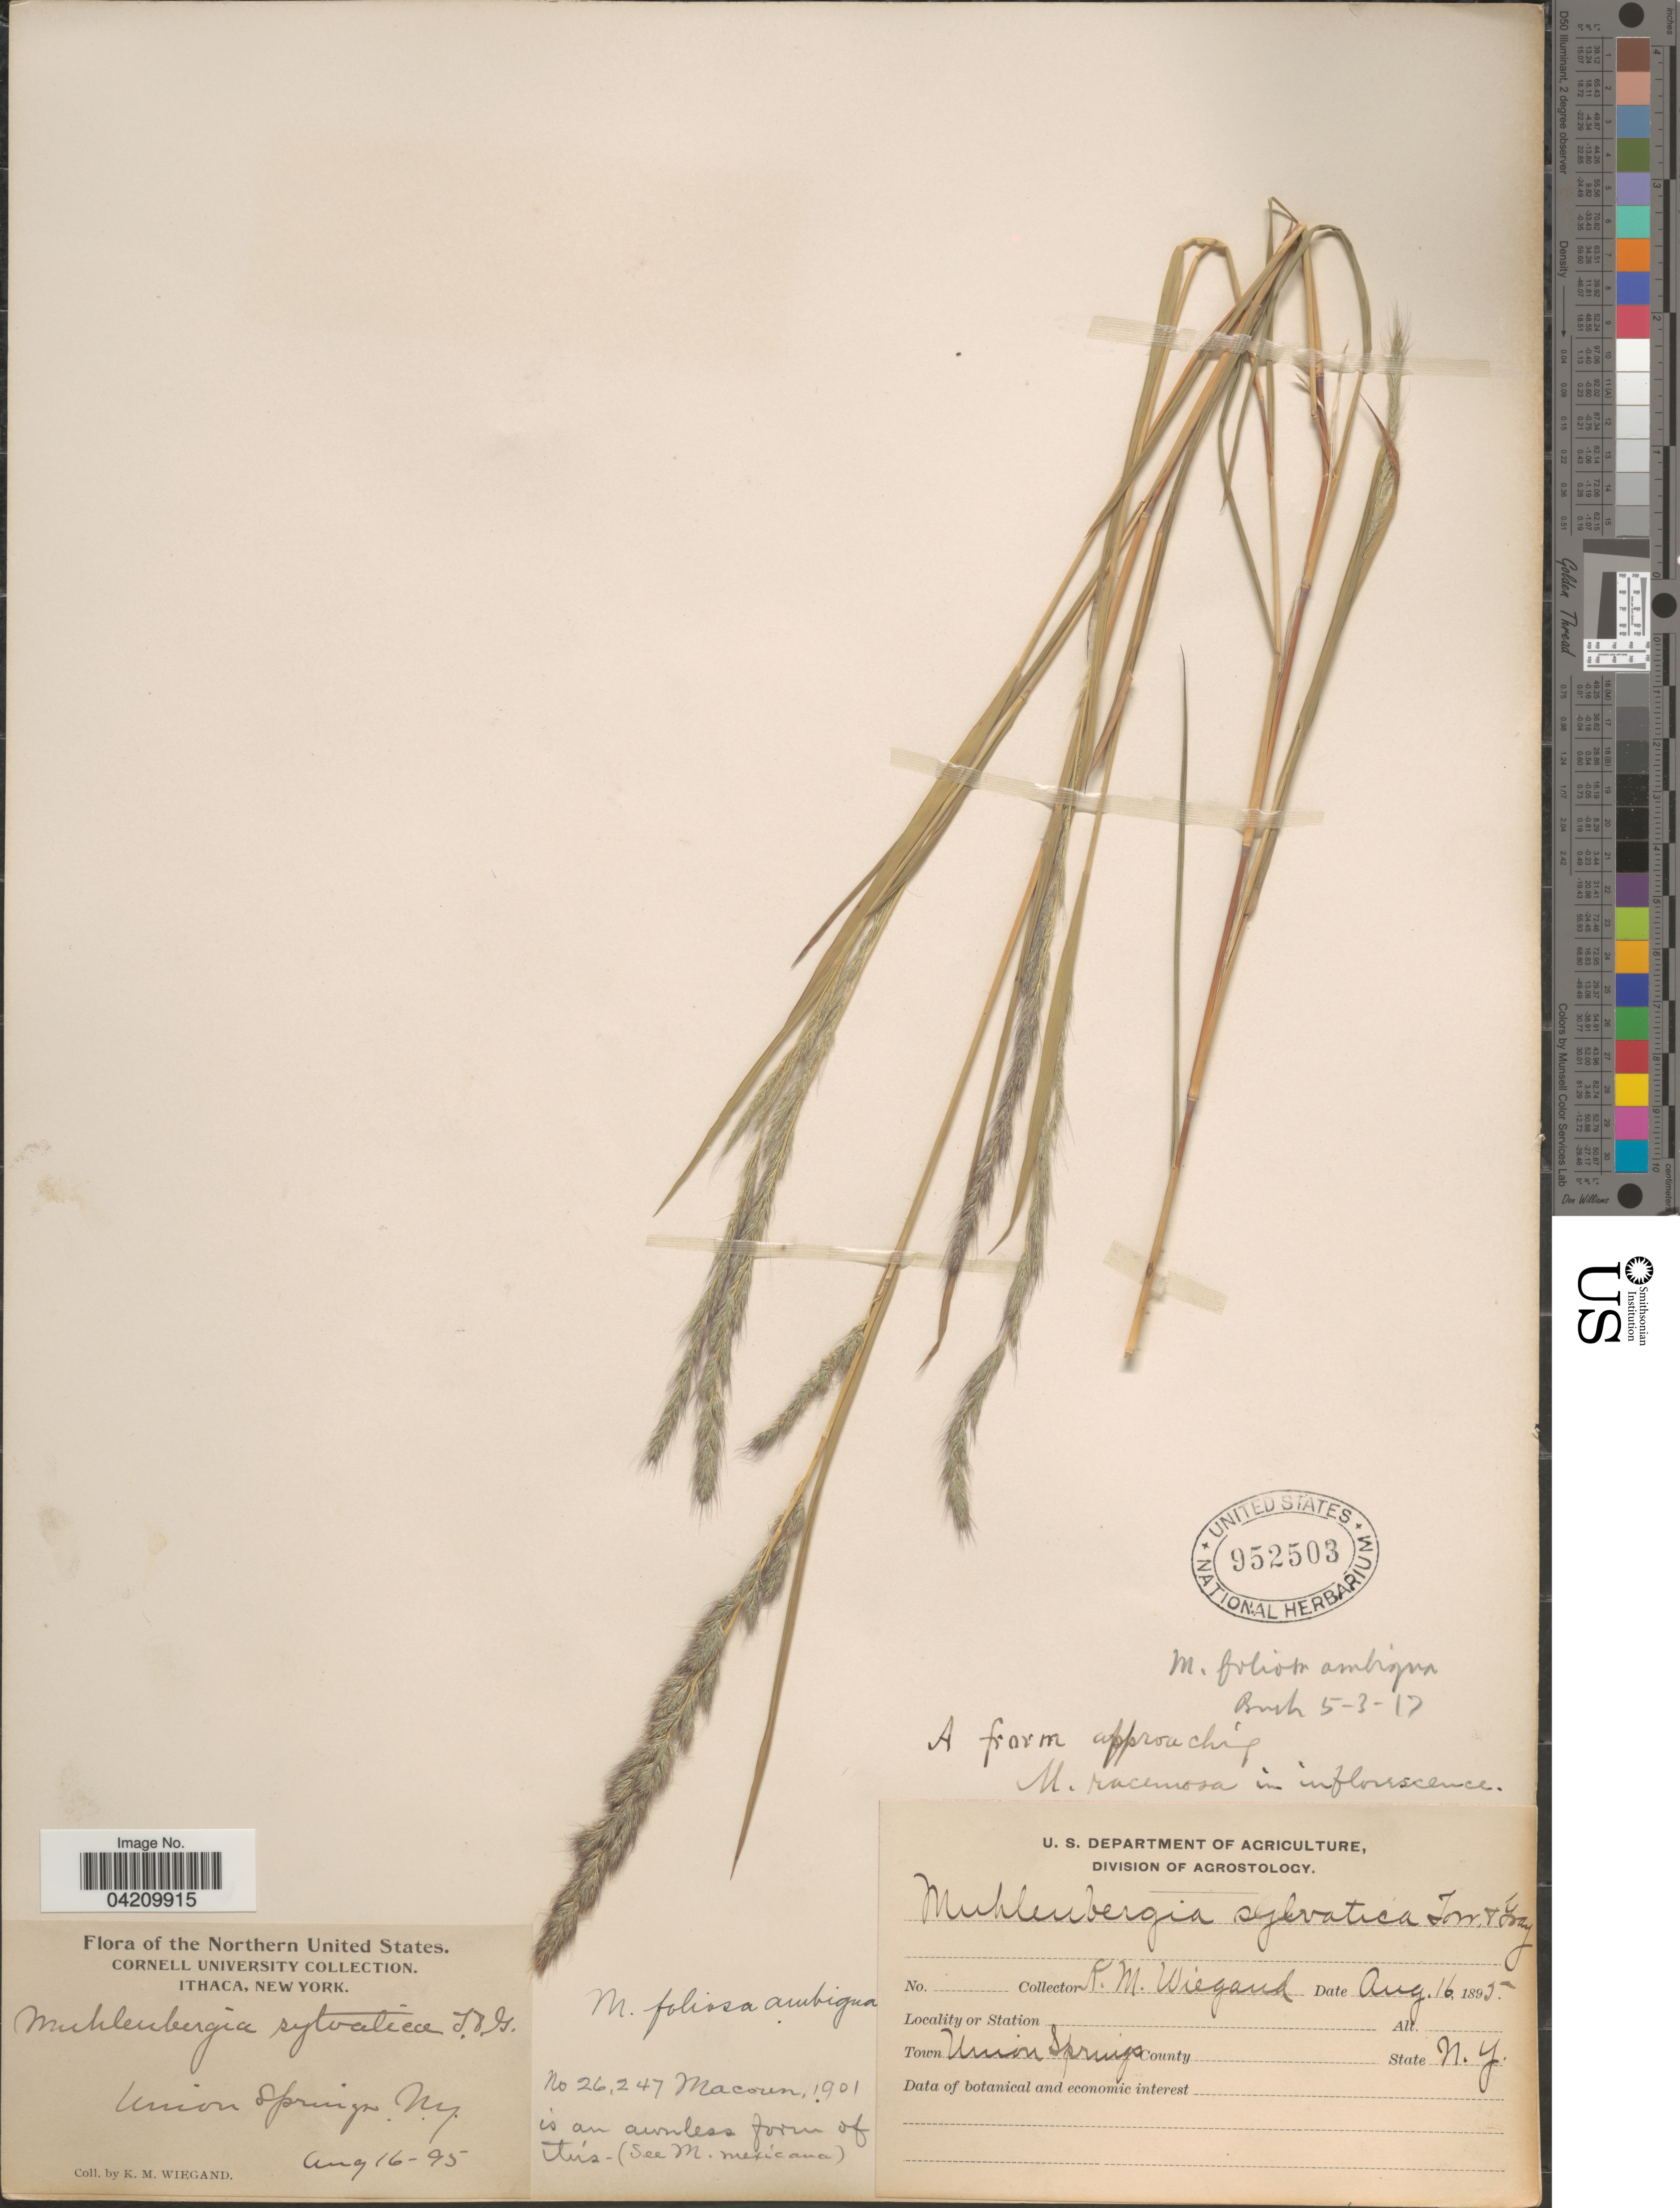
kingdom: Plantae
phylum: Tracheophyta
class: Liliopsida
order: Poales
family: Poaceae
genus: Muhlenbergia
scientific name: Muhlenbergia mexicana var. filiformis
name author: (Torr.) Scribn.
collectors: K. M. Wiegand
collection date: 1895-08-16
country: United States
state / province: New York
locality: Town Union Springs.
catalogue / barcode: US 952503